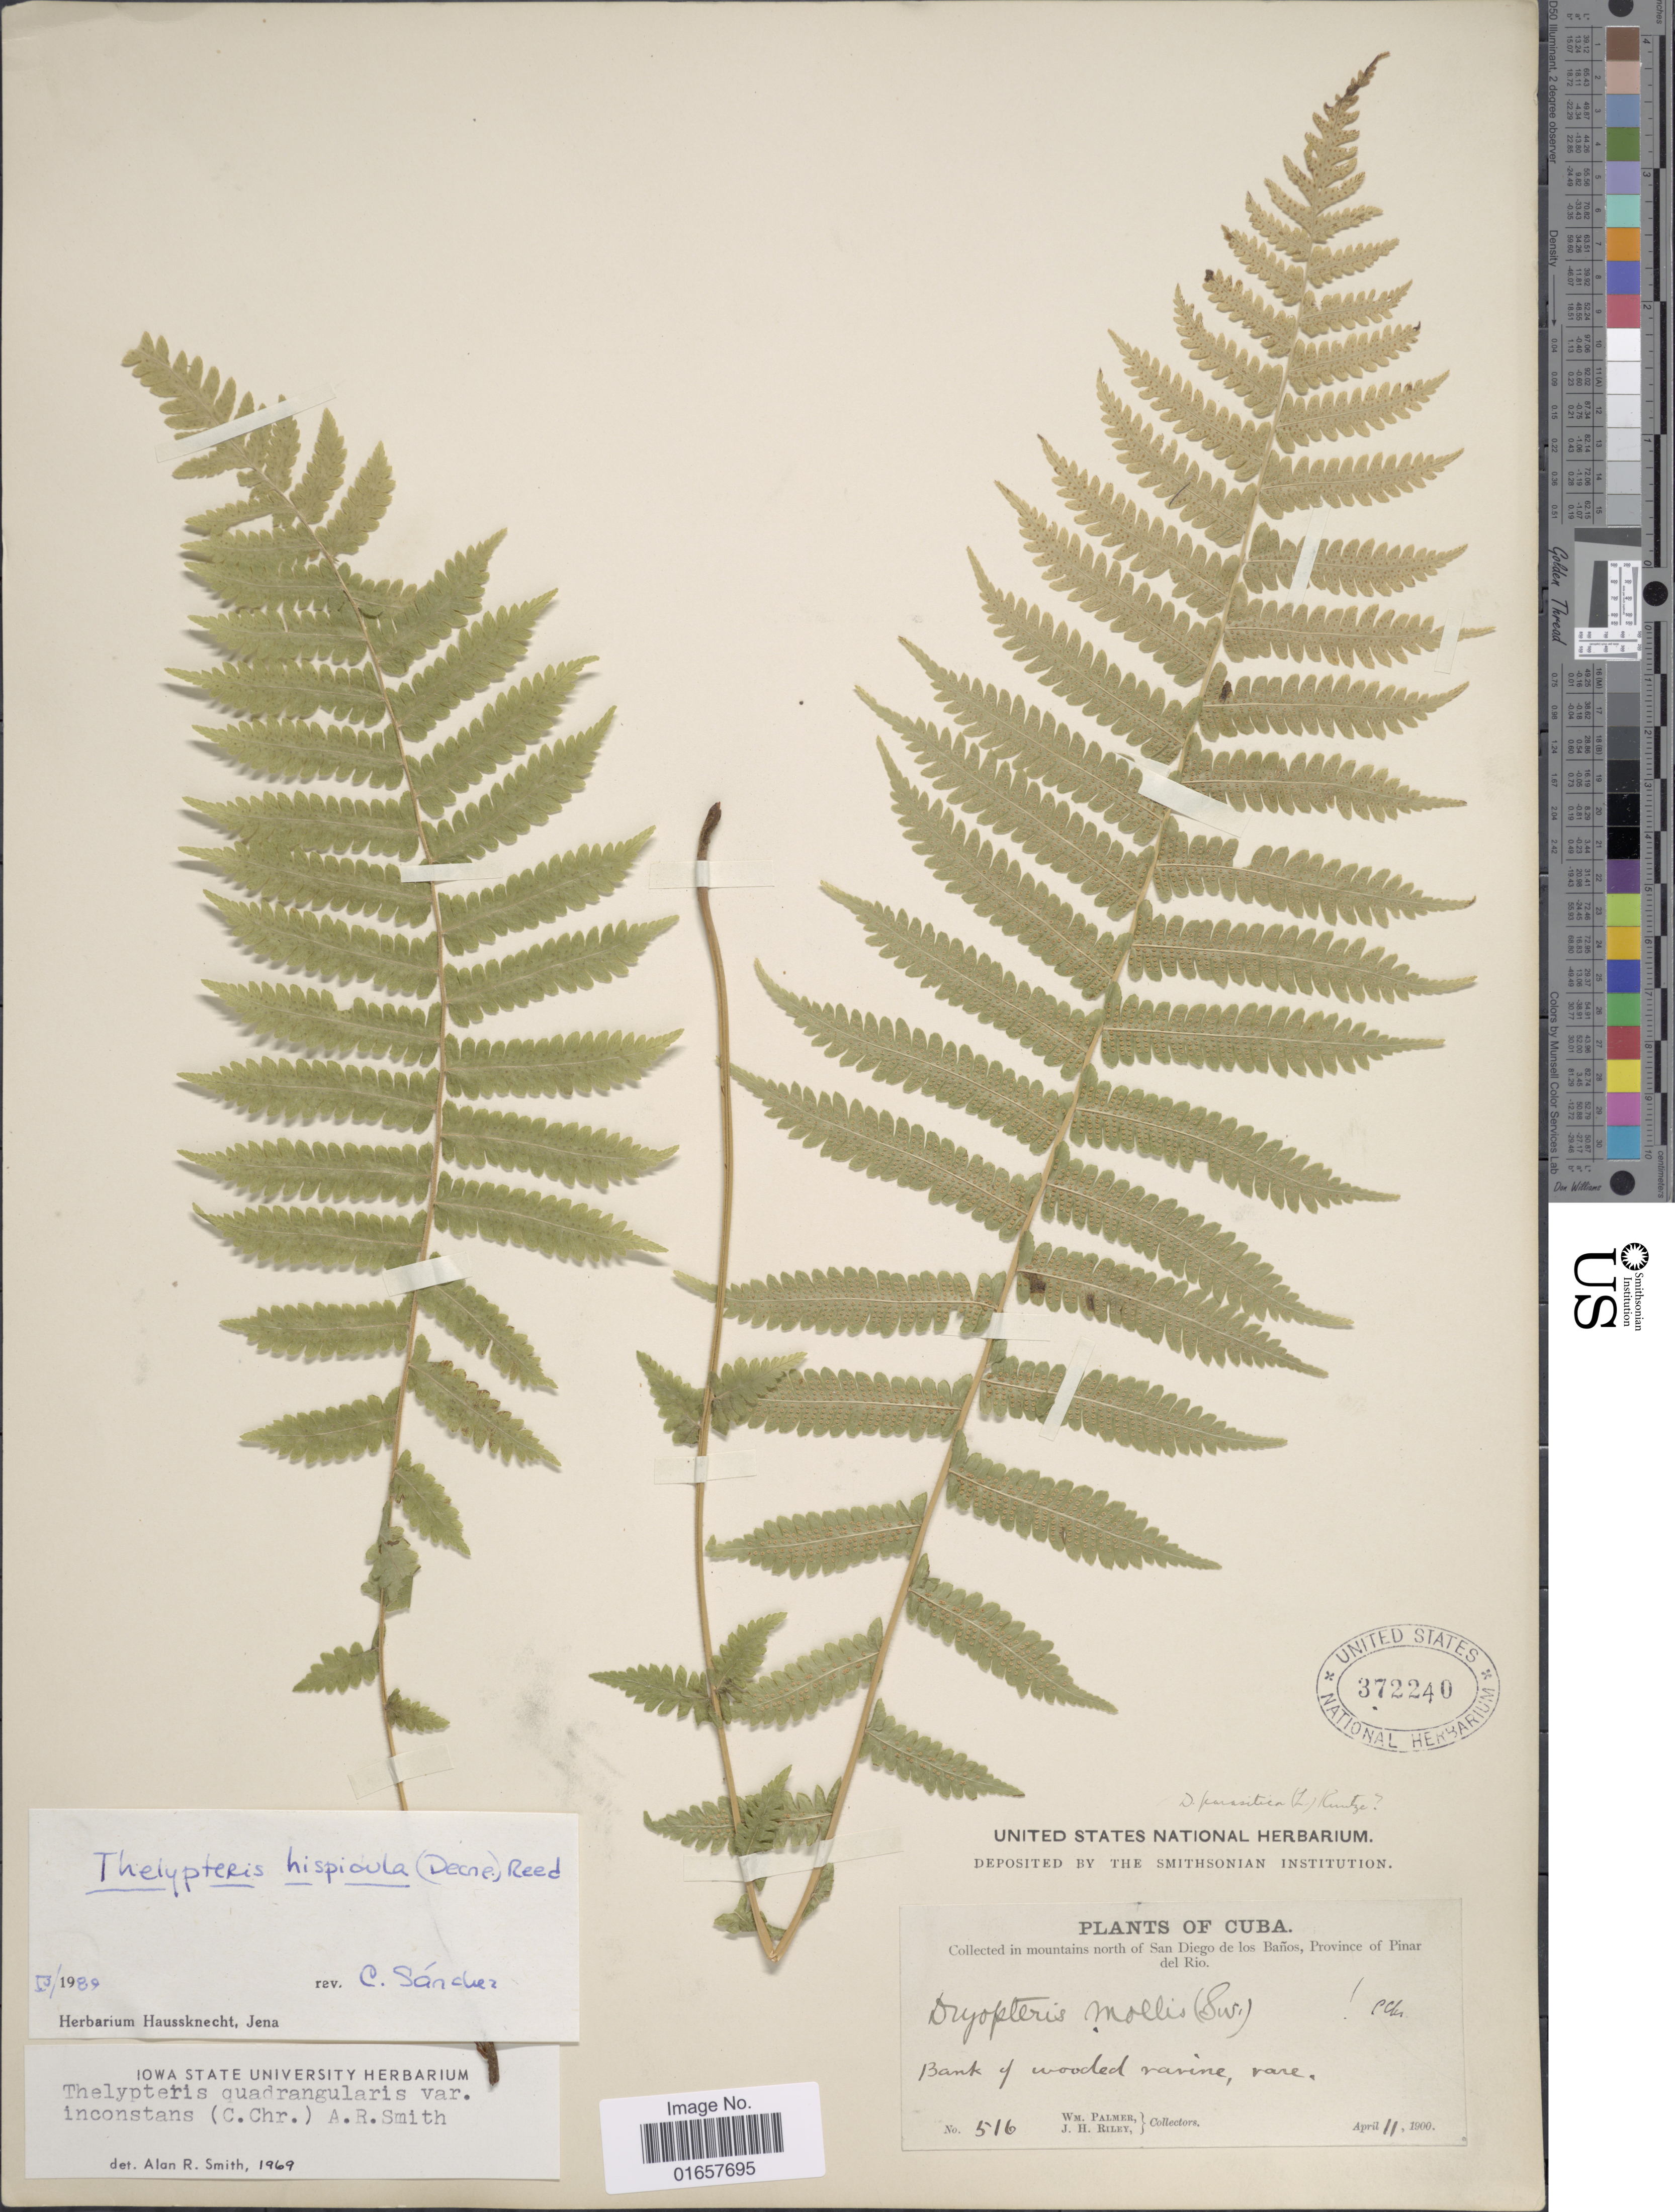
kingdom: Plantae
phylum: Tracheophyta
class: Polypodiopsida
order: Polypodiales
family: Thelypteridaceae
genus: Christella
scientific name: Christella hispidula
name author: (Decne.) Holttum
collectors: W. Palmer & J. H. Riley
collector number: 516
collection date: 1900-04-11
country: Cuba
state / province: Pinar del Río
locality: Cuba, in mountains north of San Diego de los Baños, bank of wooded ravine, rare.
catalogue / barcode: US 372240